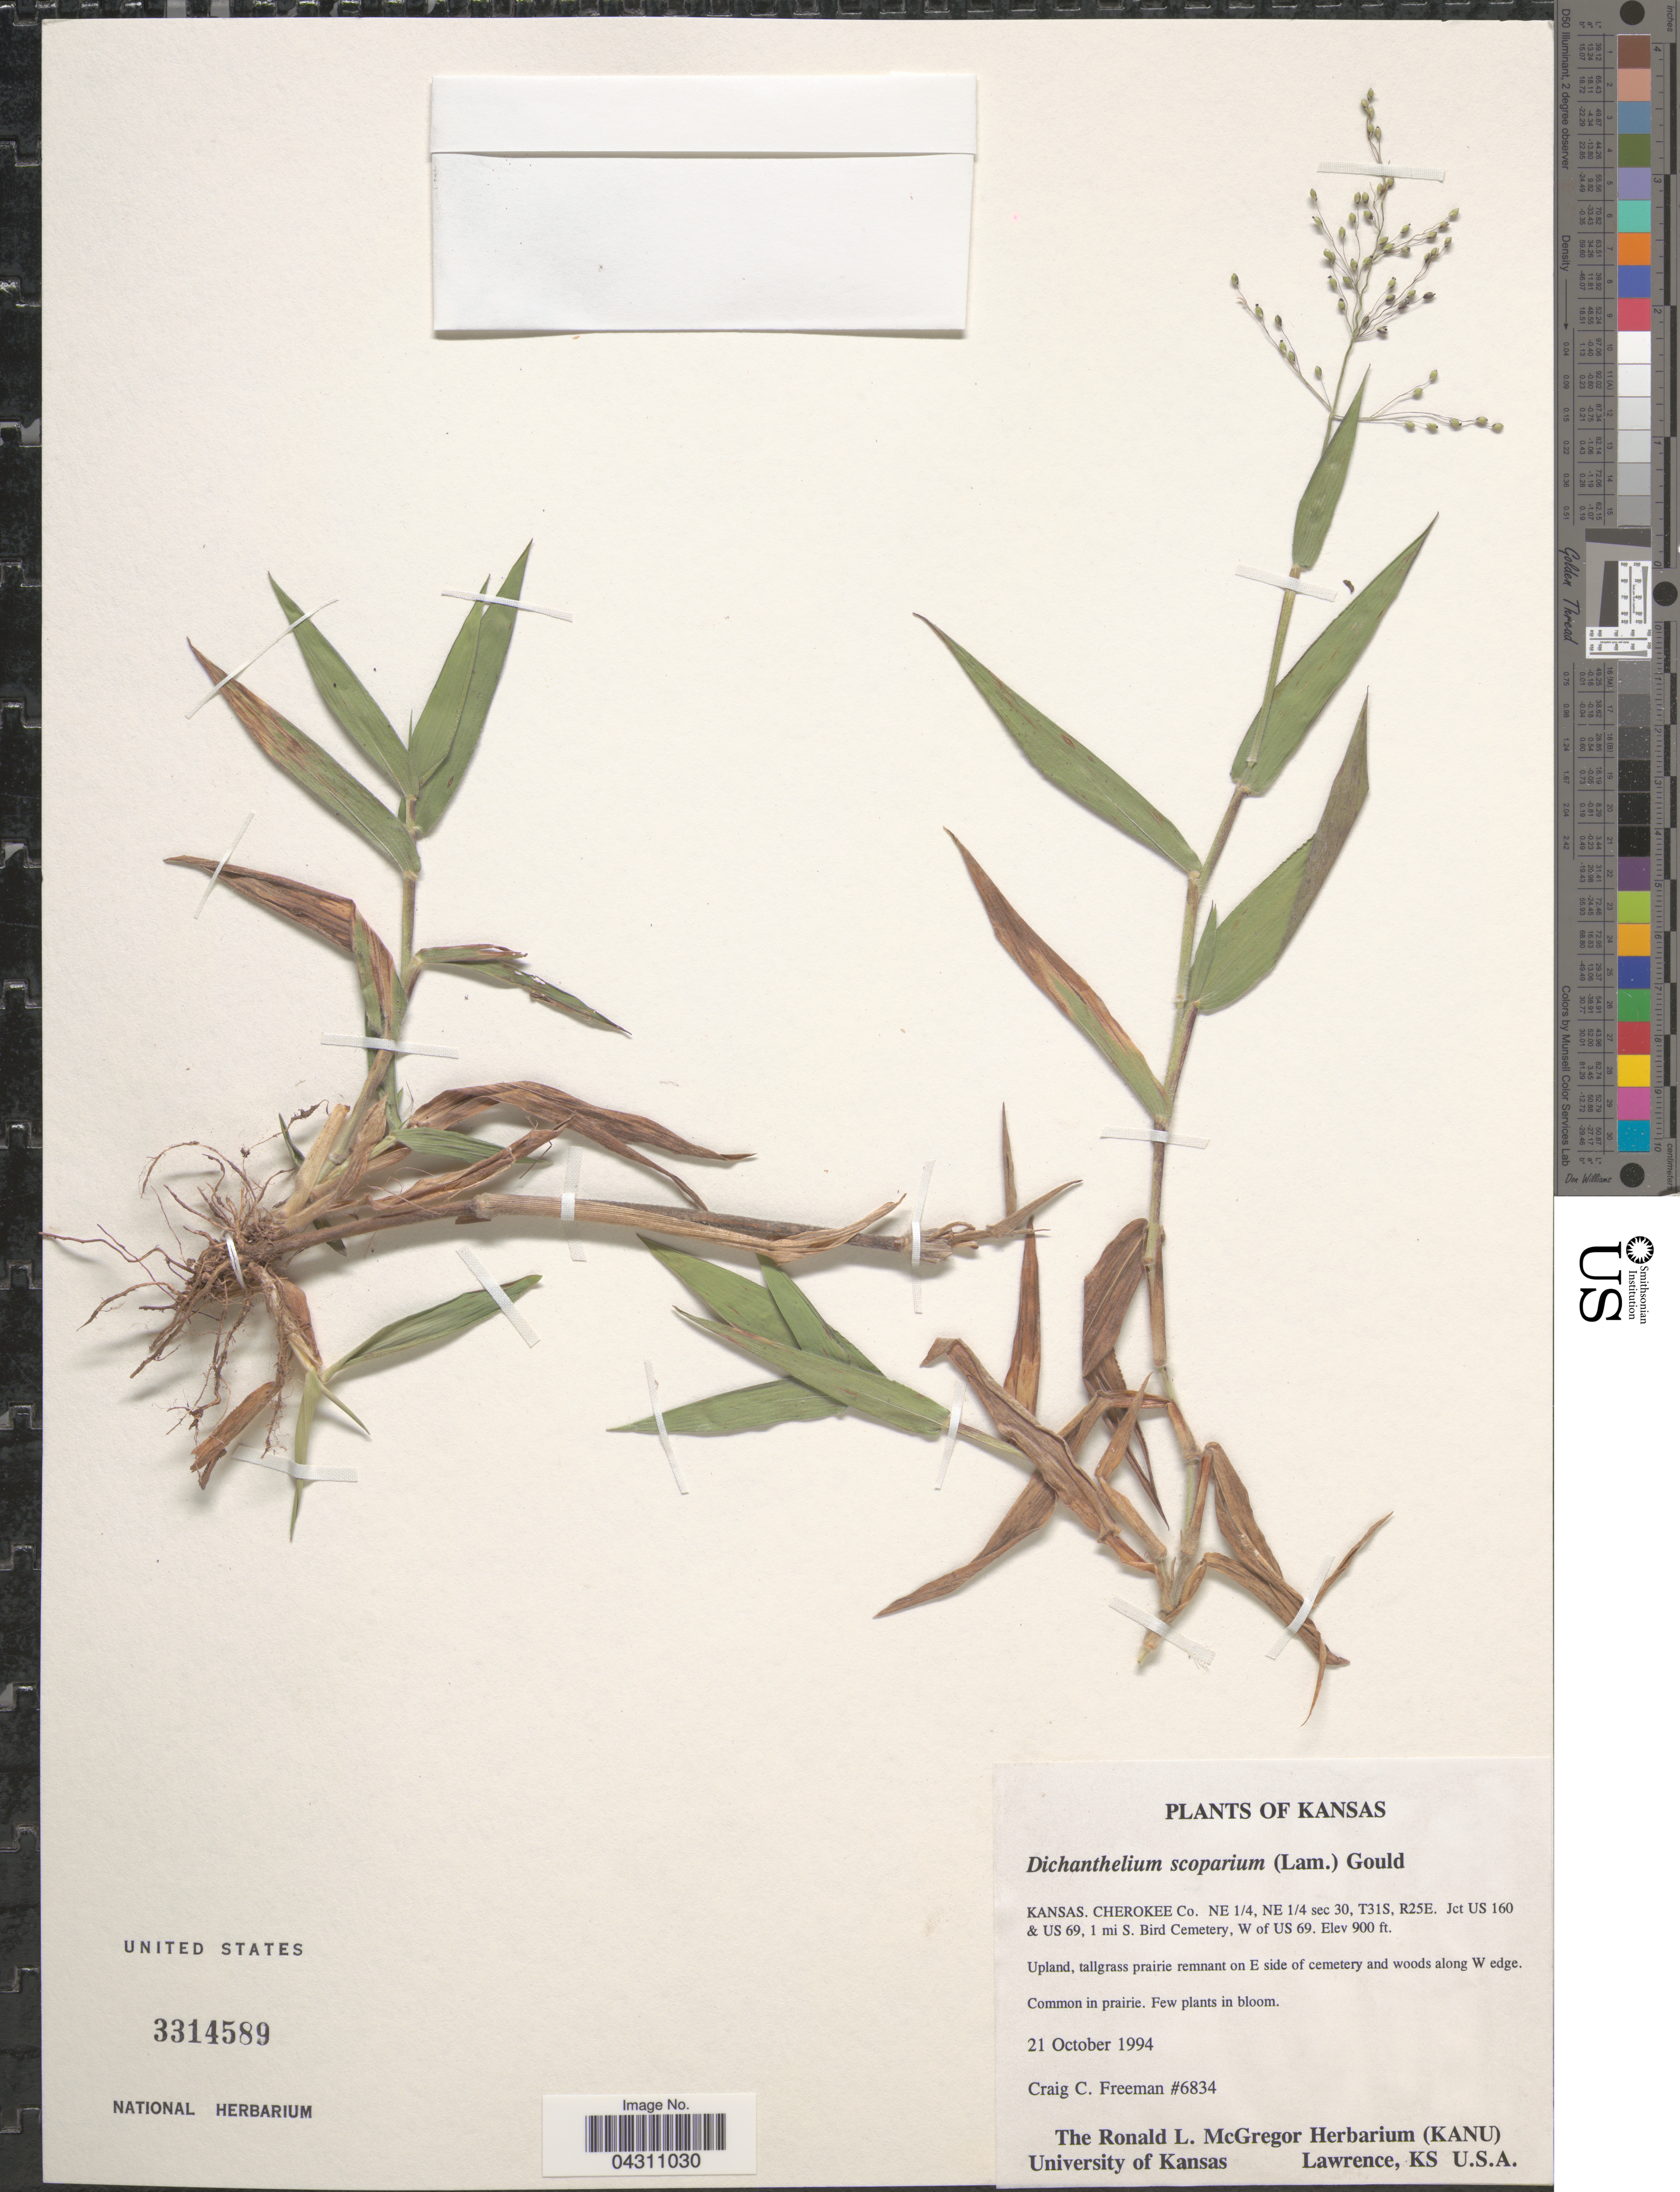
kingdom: Plantae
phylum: Tracheophyta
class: Liliopsida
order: Poales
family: Poaceae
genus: Dichanthelium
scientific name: Dichanthelium scoparium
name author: (Lam.) Gould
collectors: C. C. Freeman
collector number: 6834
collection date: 1994-10-21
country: United States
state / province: Kansas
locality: Cherokee Co. NE 1/4, NE 1/4 sec 30, T31S, R25E. Jct US 160 & US 69, 1 mi S. Bird Cemetery, W of US 69. Upland, tallgrass prairie remnant on E side of cemetery and woods along W edge. Common in prairie.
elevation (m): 274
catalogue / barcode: US 3314589